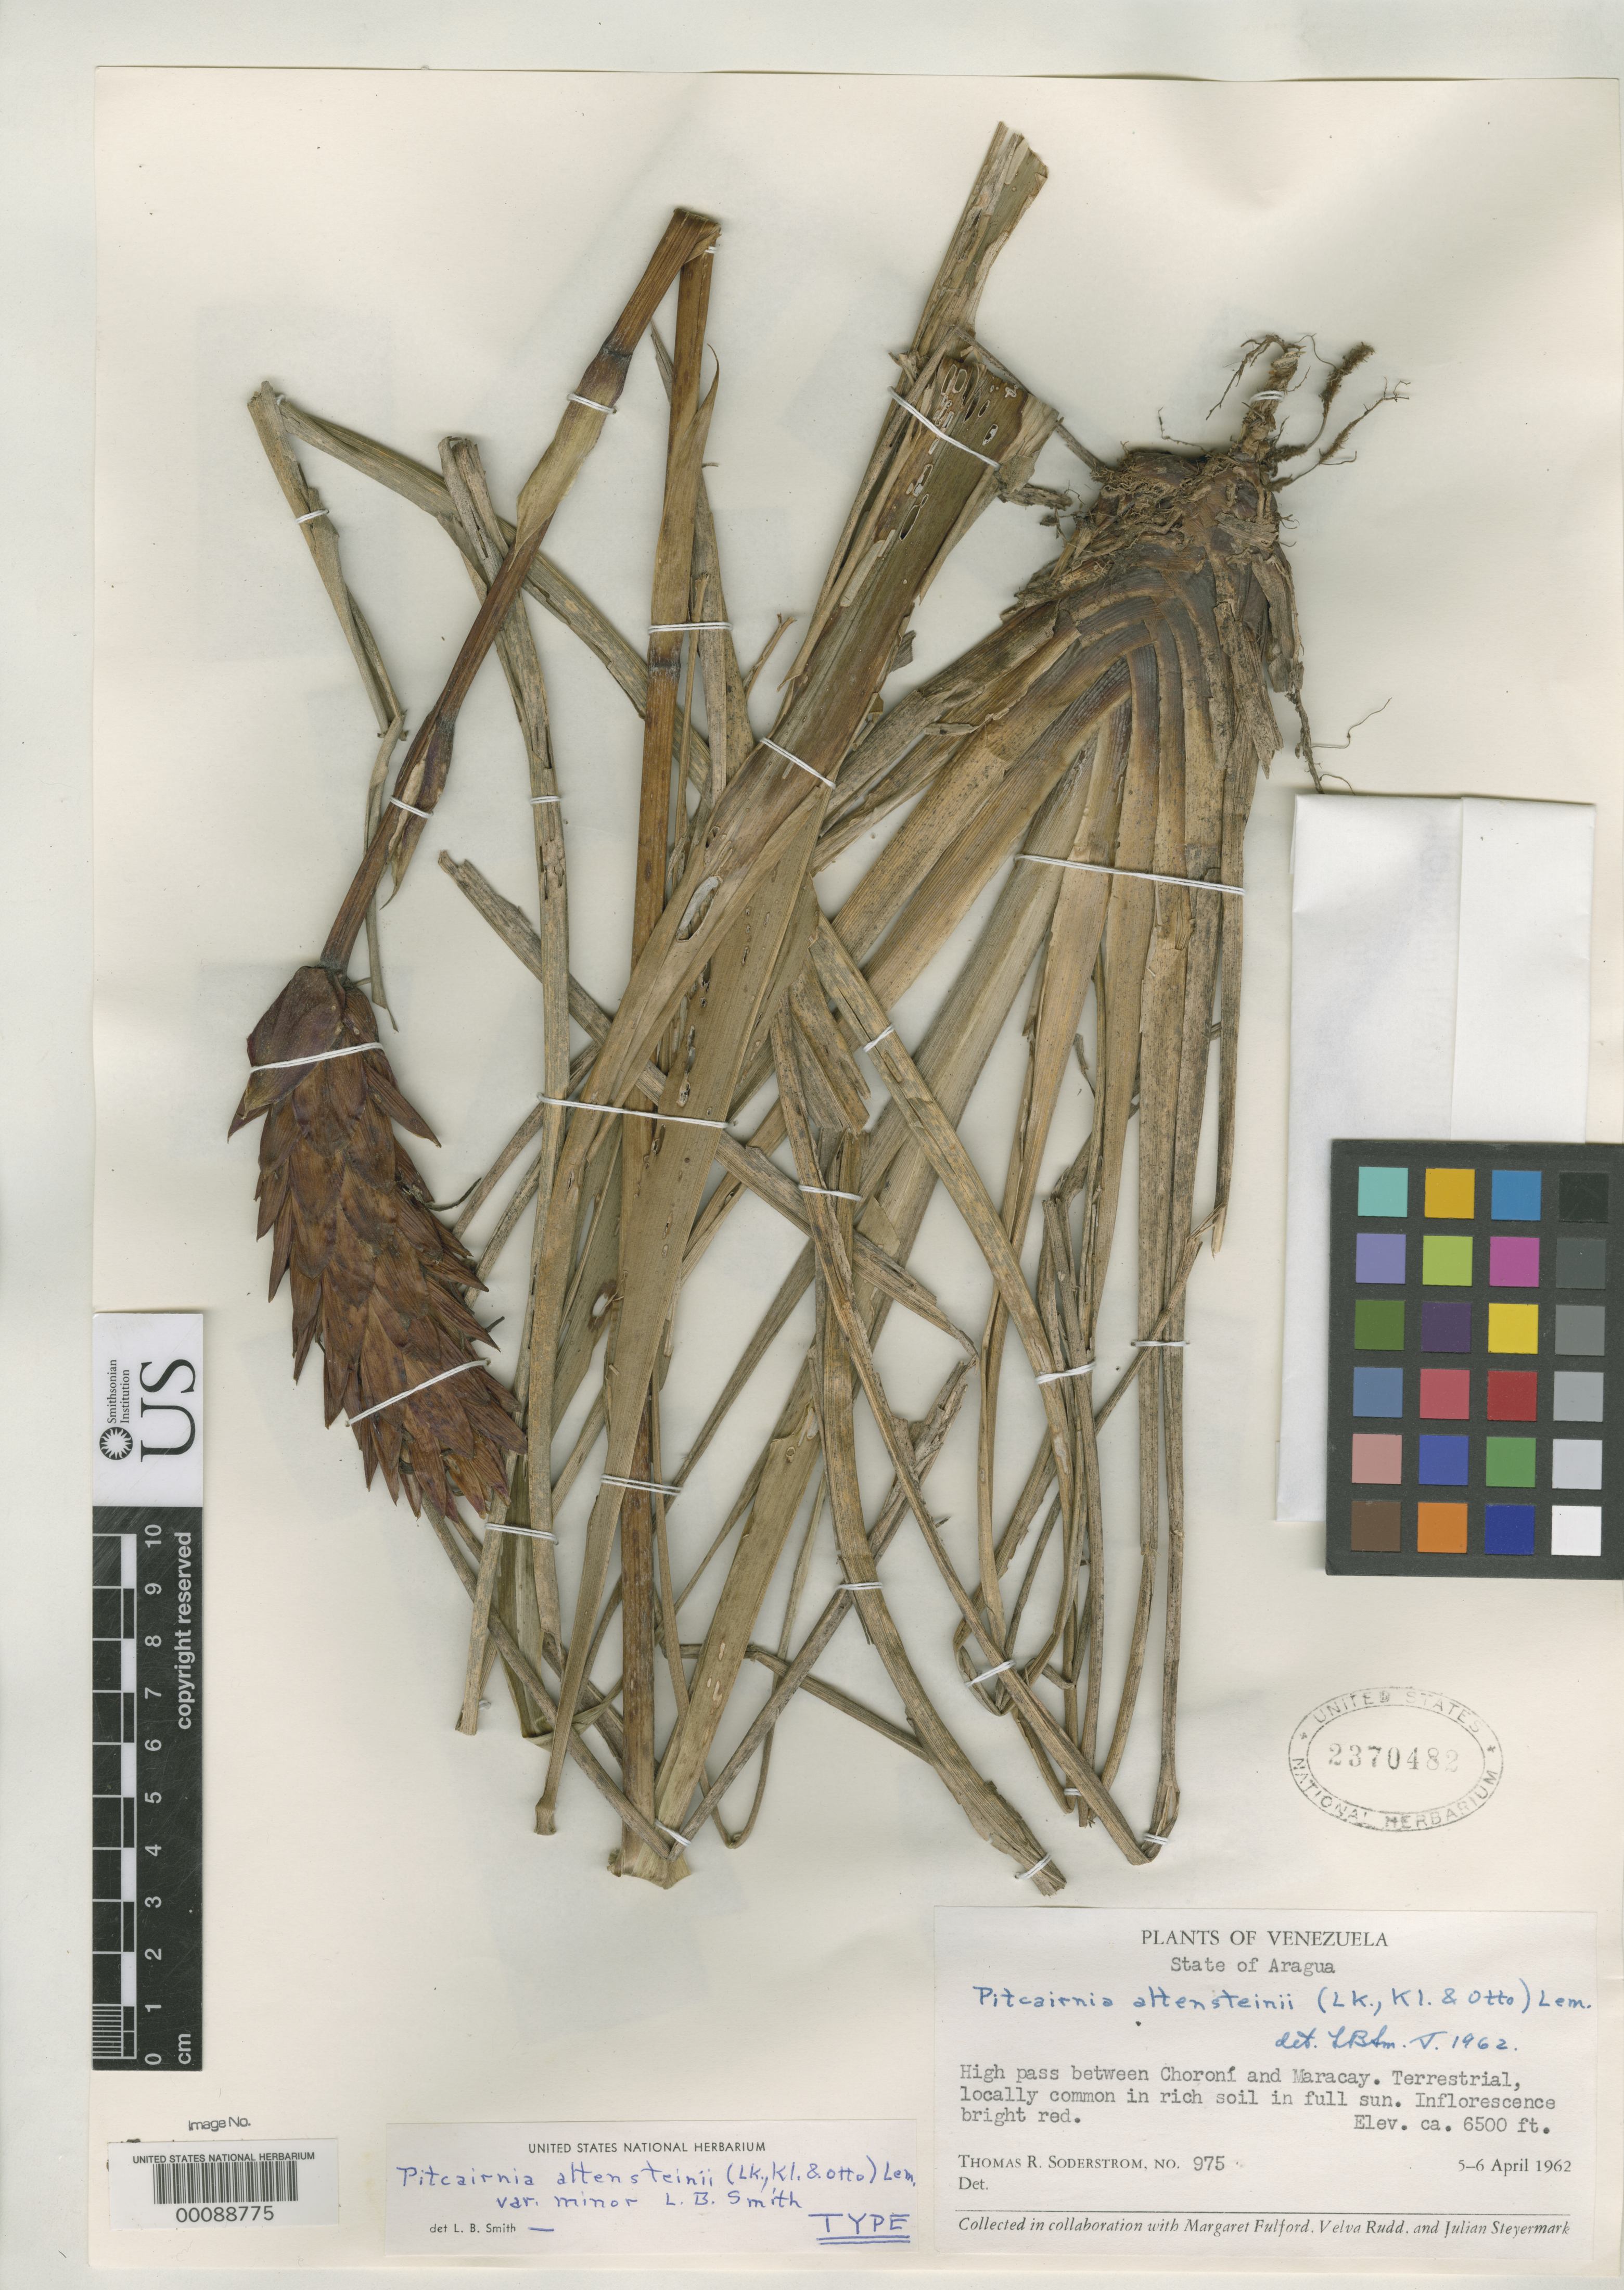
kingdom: Plantae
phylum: Tracheophyta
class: Liliopsida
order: Poales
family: Bromeliaceae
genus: Pitcairnia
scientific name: Pitcairnia altensteinii var. minor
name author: L.B. Sm.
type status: Holotype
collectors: T. R. Soderstrom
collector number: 975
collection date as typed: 05 Apr 1962 to 06 Apr 1962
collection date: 1962-04-05/1962-04-06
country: Venezuela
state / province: Aragua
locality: Between Choroni and Maracay.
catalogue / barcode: US 2370482